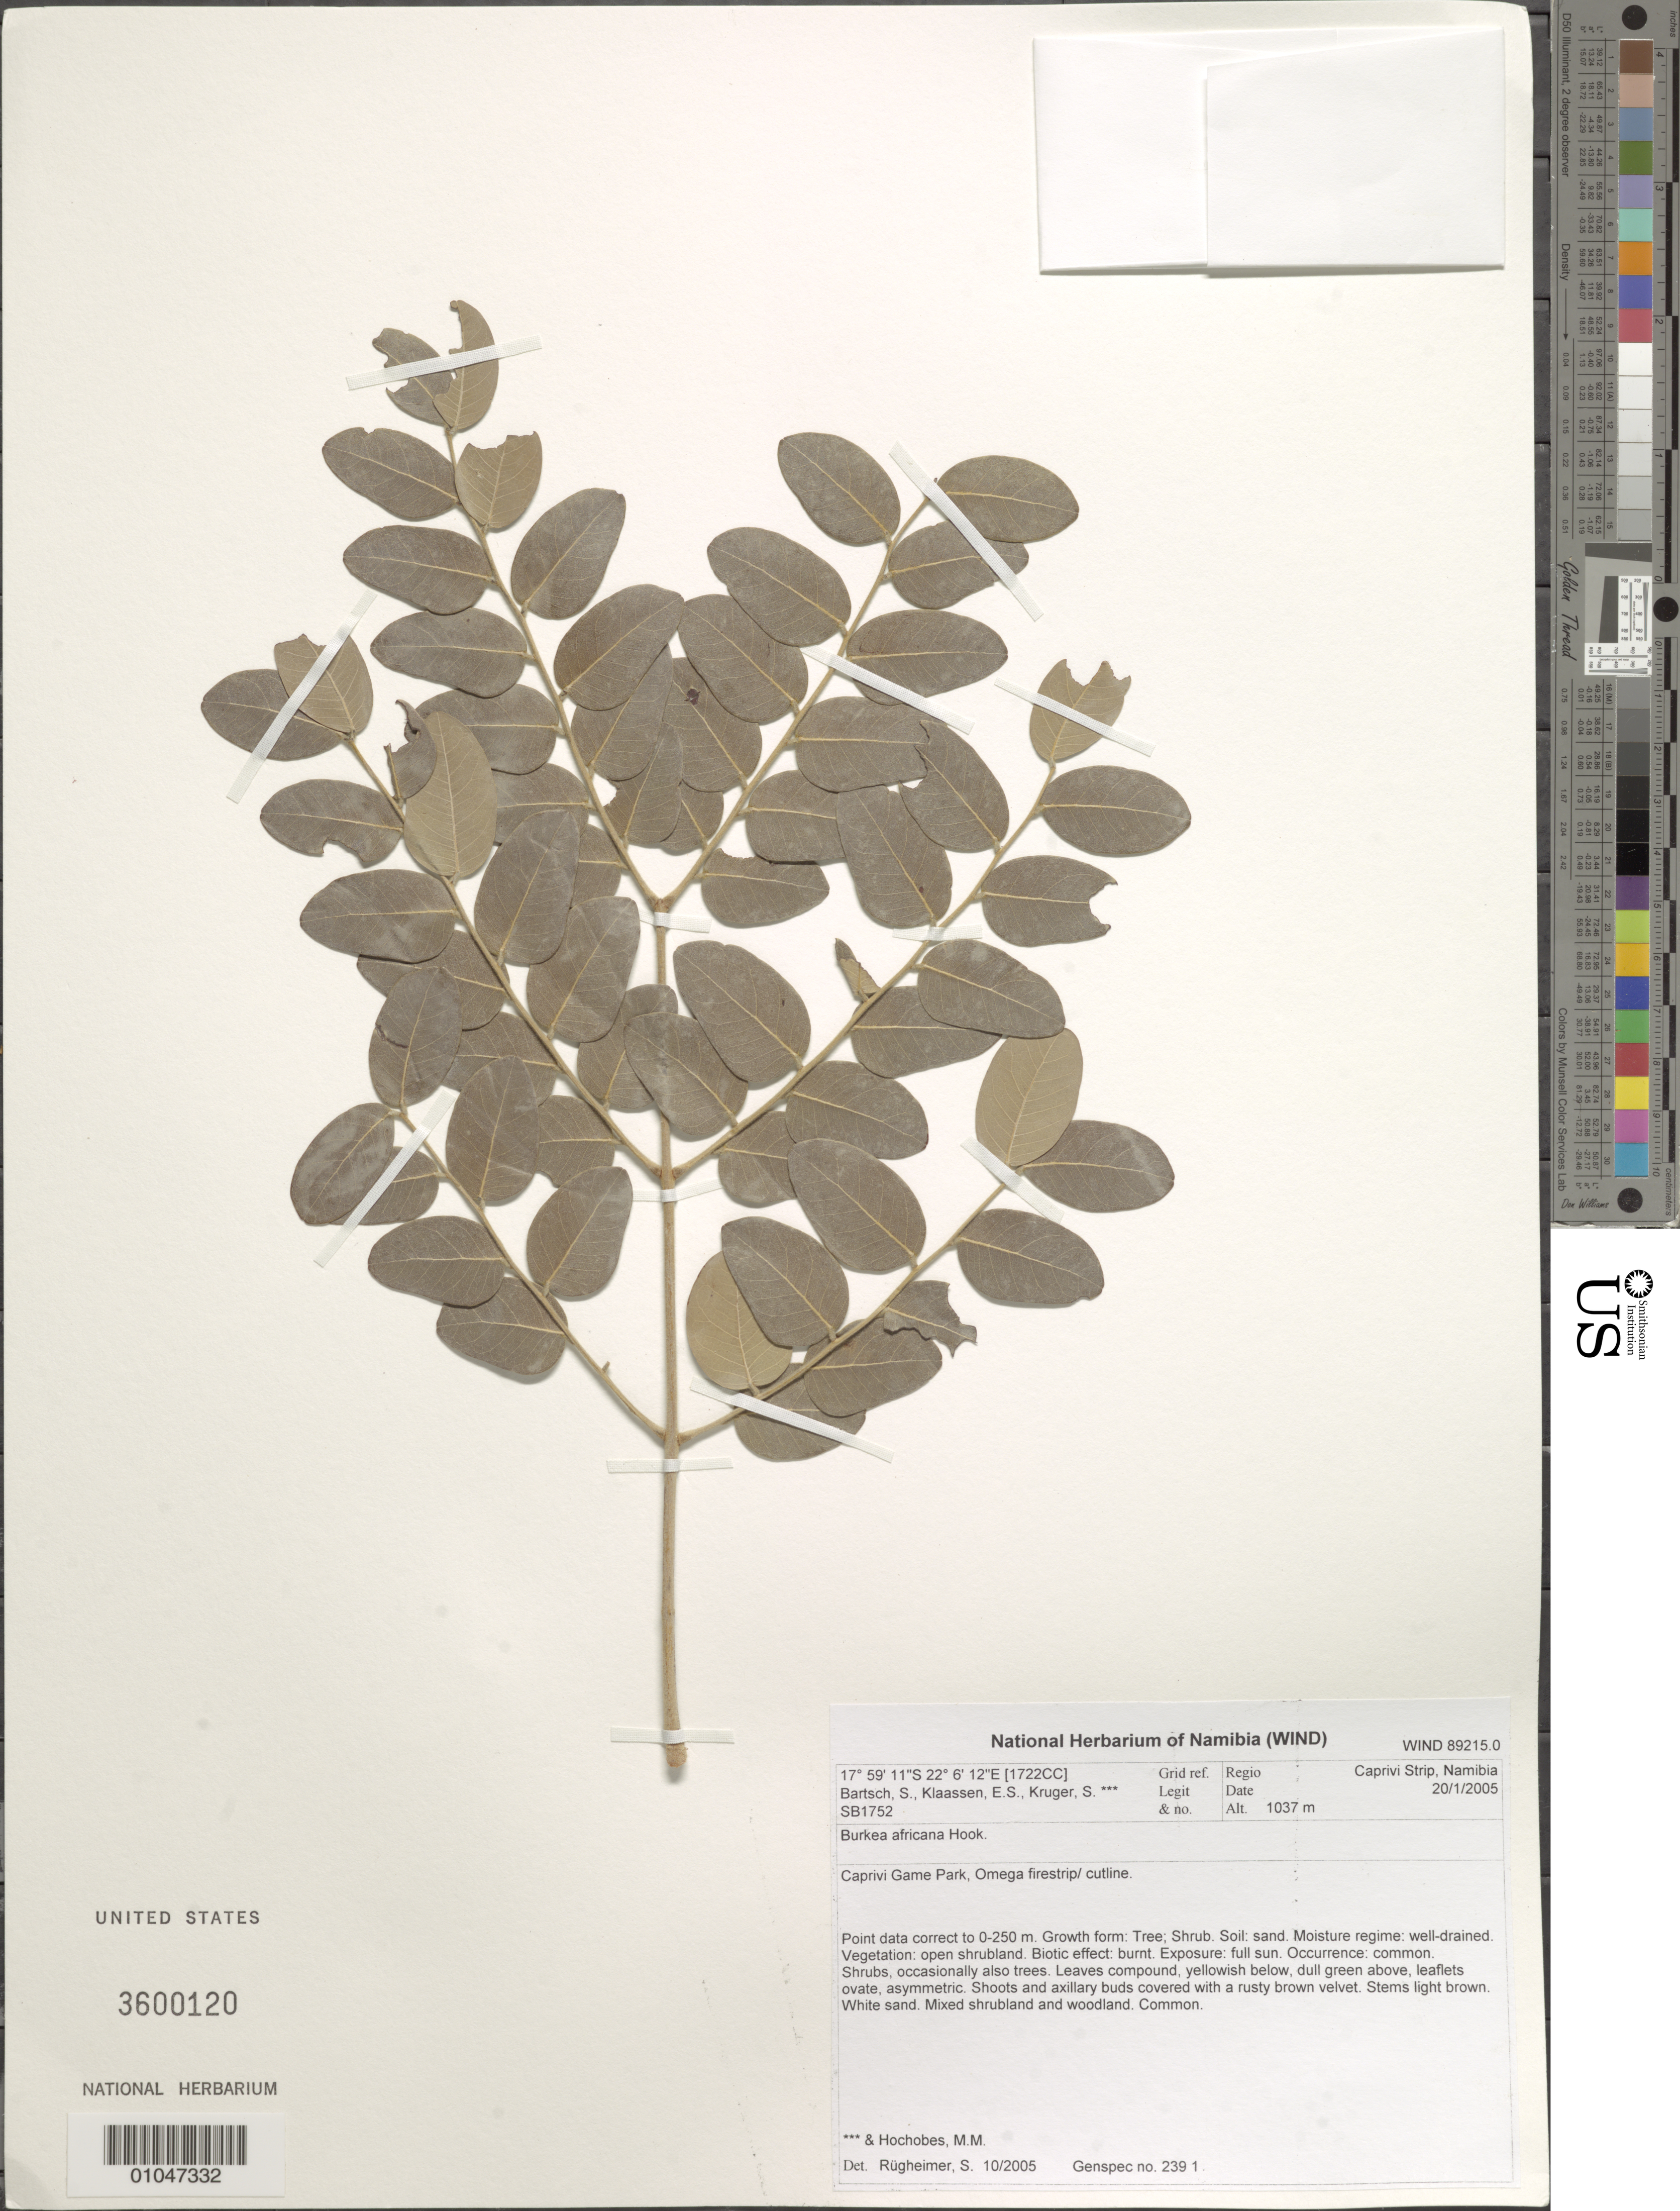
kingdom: Plantae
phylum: Tracheophyta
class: Magnoliopsida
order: Fabales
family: Fabaceae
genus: Burkea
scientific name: Burkea africana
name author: Hook.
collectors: S. Bartsch, E. S. Klaassen, S. Kruger & M. Hochobes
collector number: SB1752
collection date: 2005-01-20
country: Namibia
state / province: Caprivi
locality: Caprivi Game Park, Omega firestrip/cutline.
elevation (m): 1037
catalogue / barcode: US 3600120